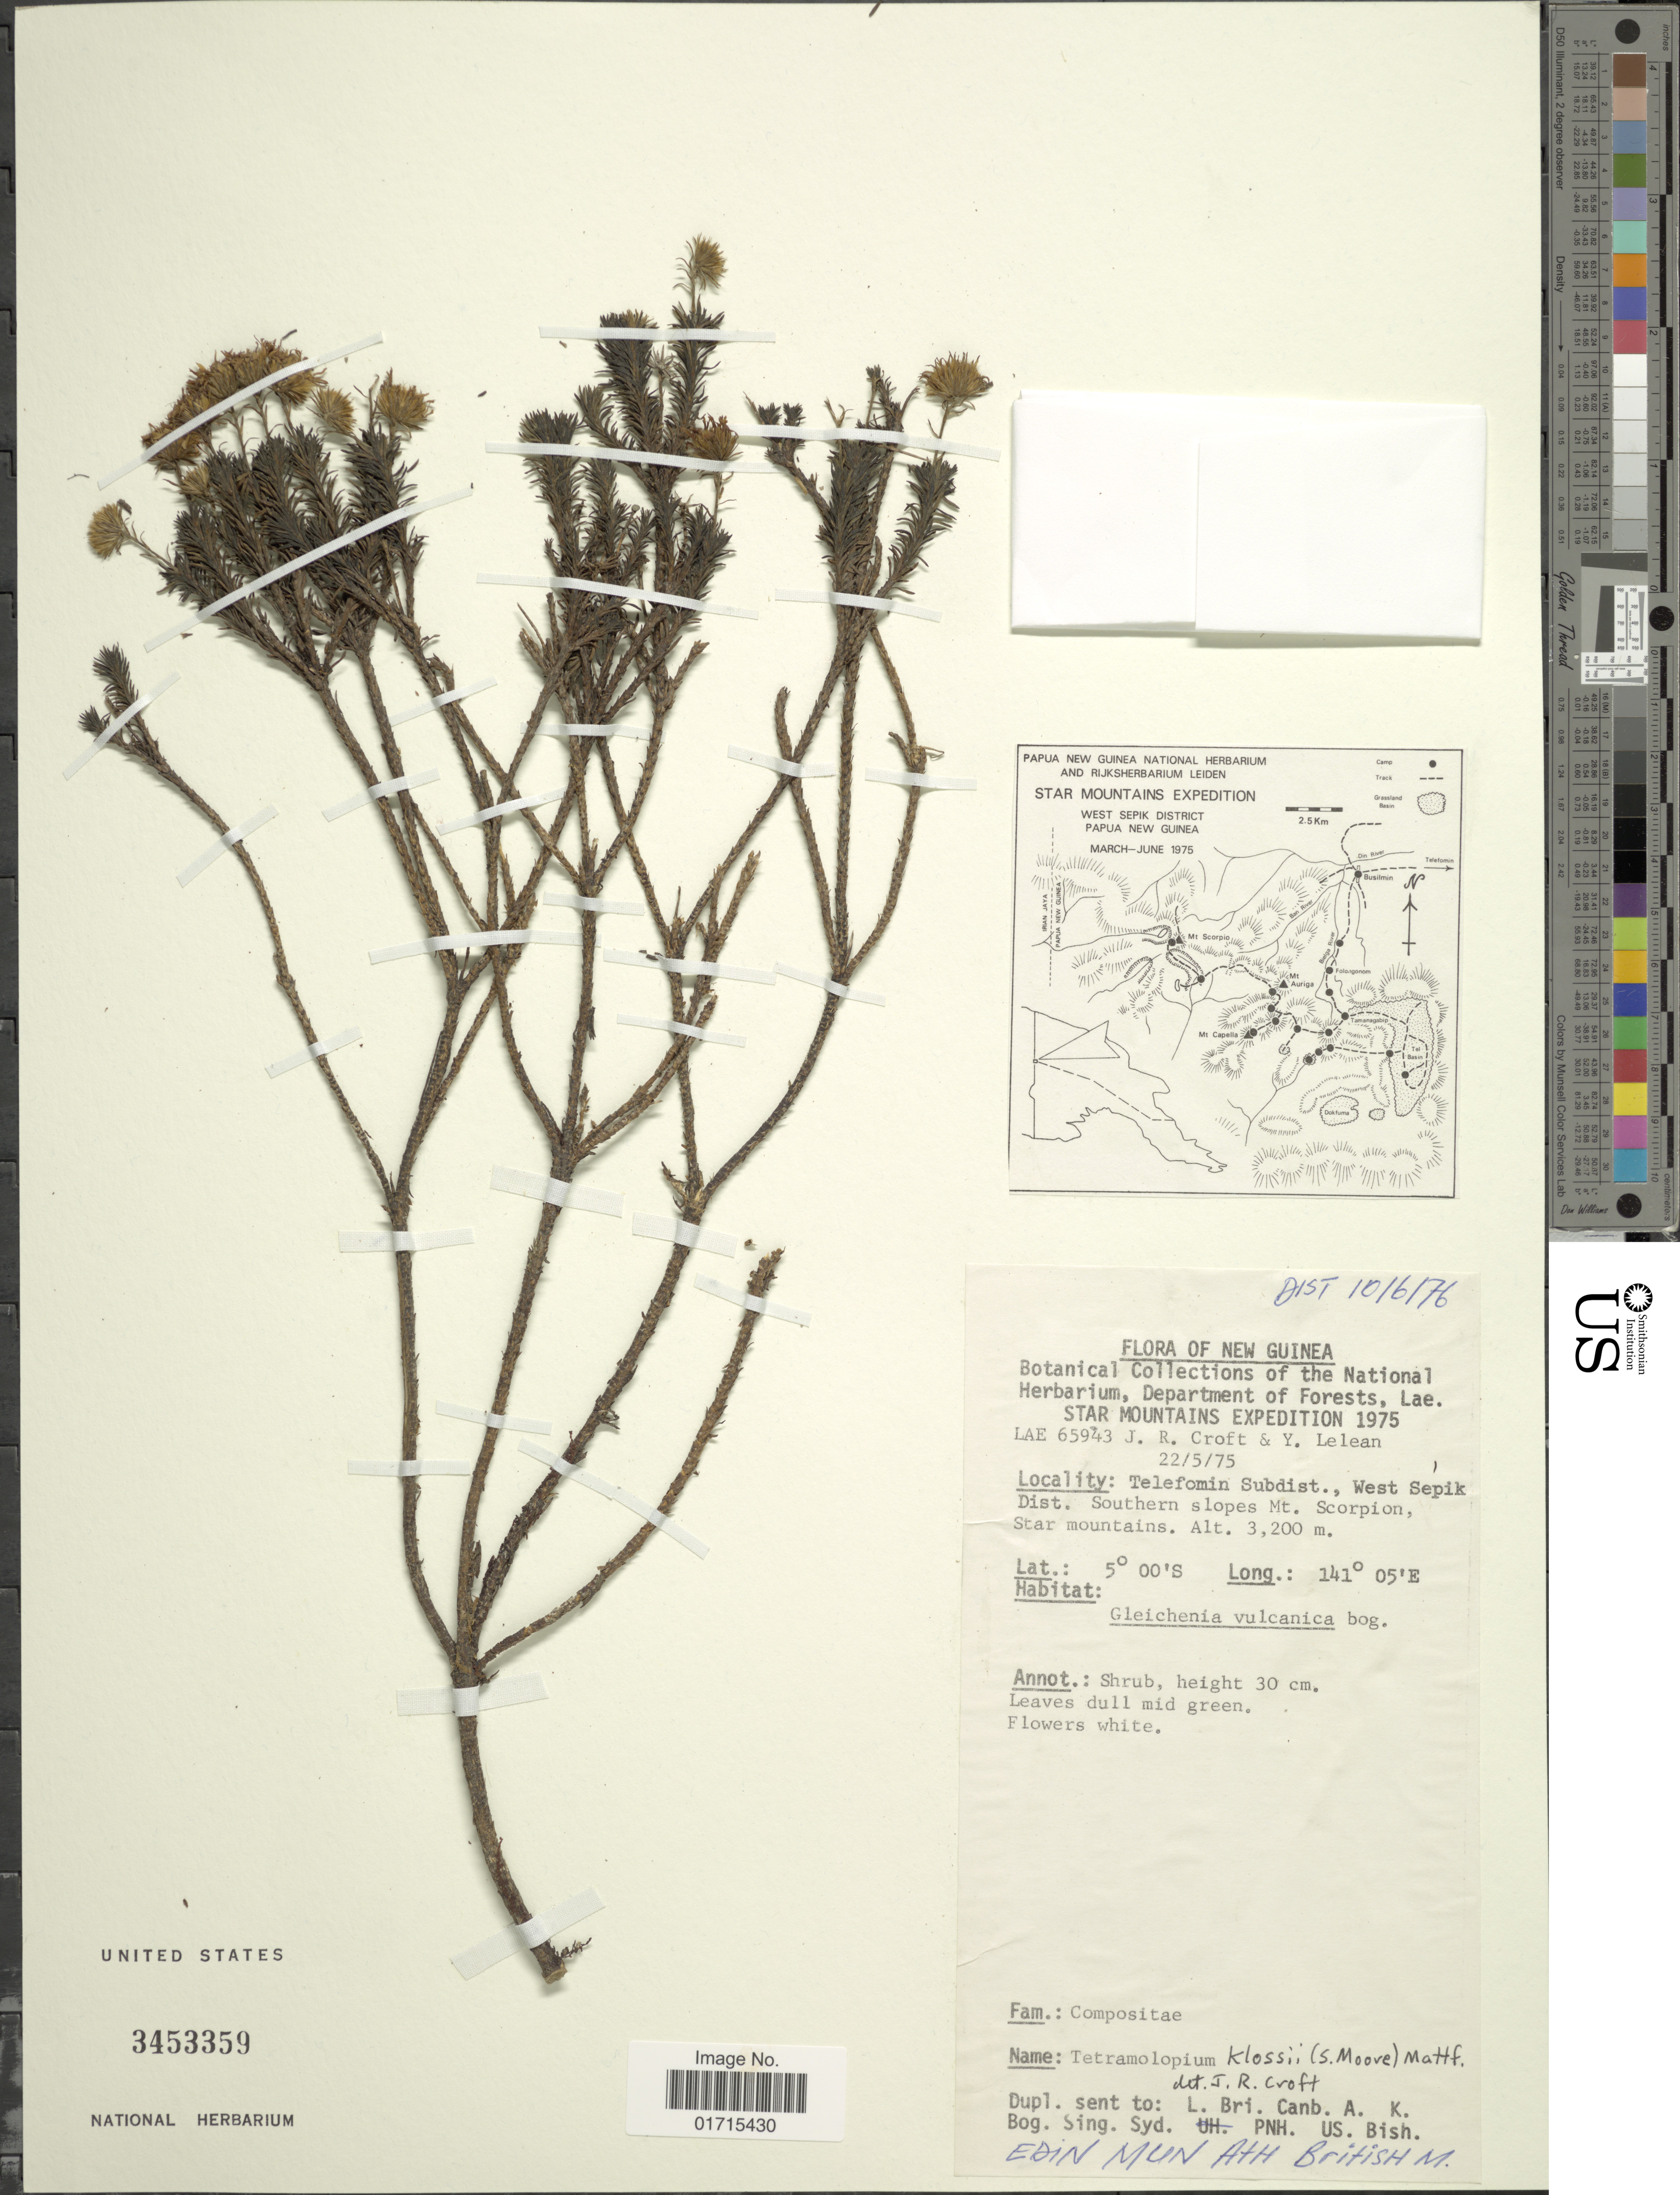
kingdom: Plantae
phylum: Tracheophyta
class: Magnoliopsida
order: Asterales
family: Asteraceae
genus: Tetramolopium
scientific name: Tetramolopium klossii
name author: (S. Moore) Mattf.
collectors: J. R. Croft & Y. Lelean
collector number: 65943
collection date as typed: Transcribed d/m/y: 22/5/75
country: Papua New Guinea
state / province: Sandaun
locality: Telefomin Subdist., West Sepik Dist. Southern slopes Mt. Scorpio, Star mountains, New Guinea.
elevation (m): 3200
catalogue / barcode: US 3453359